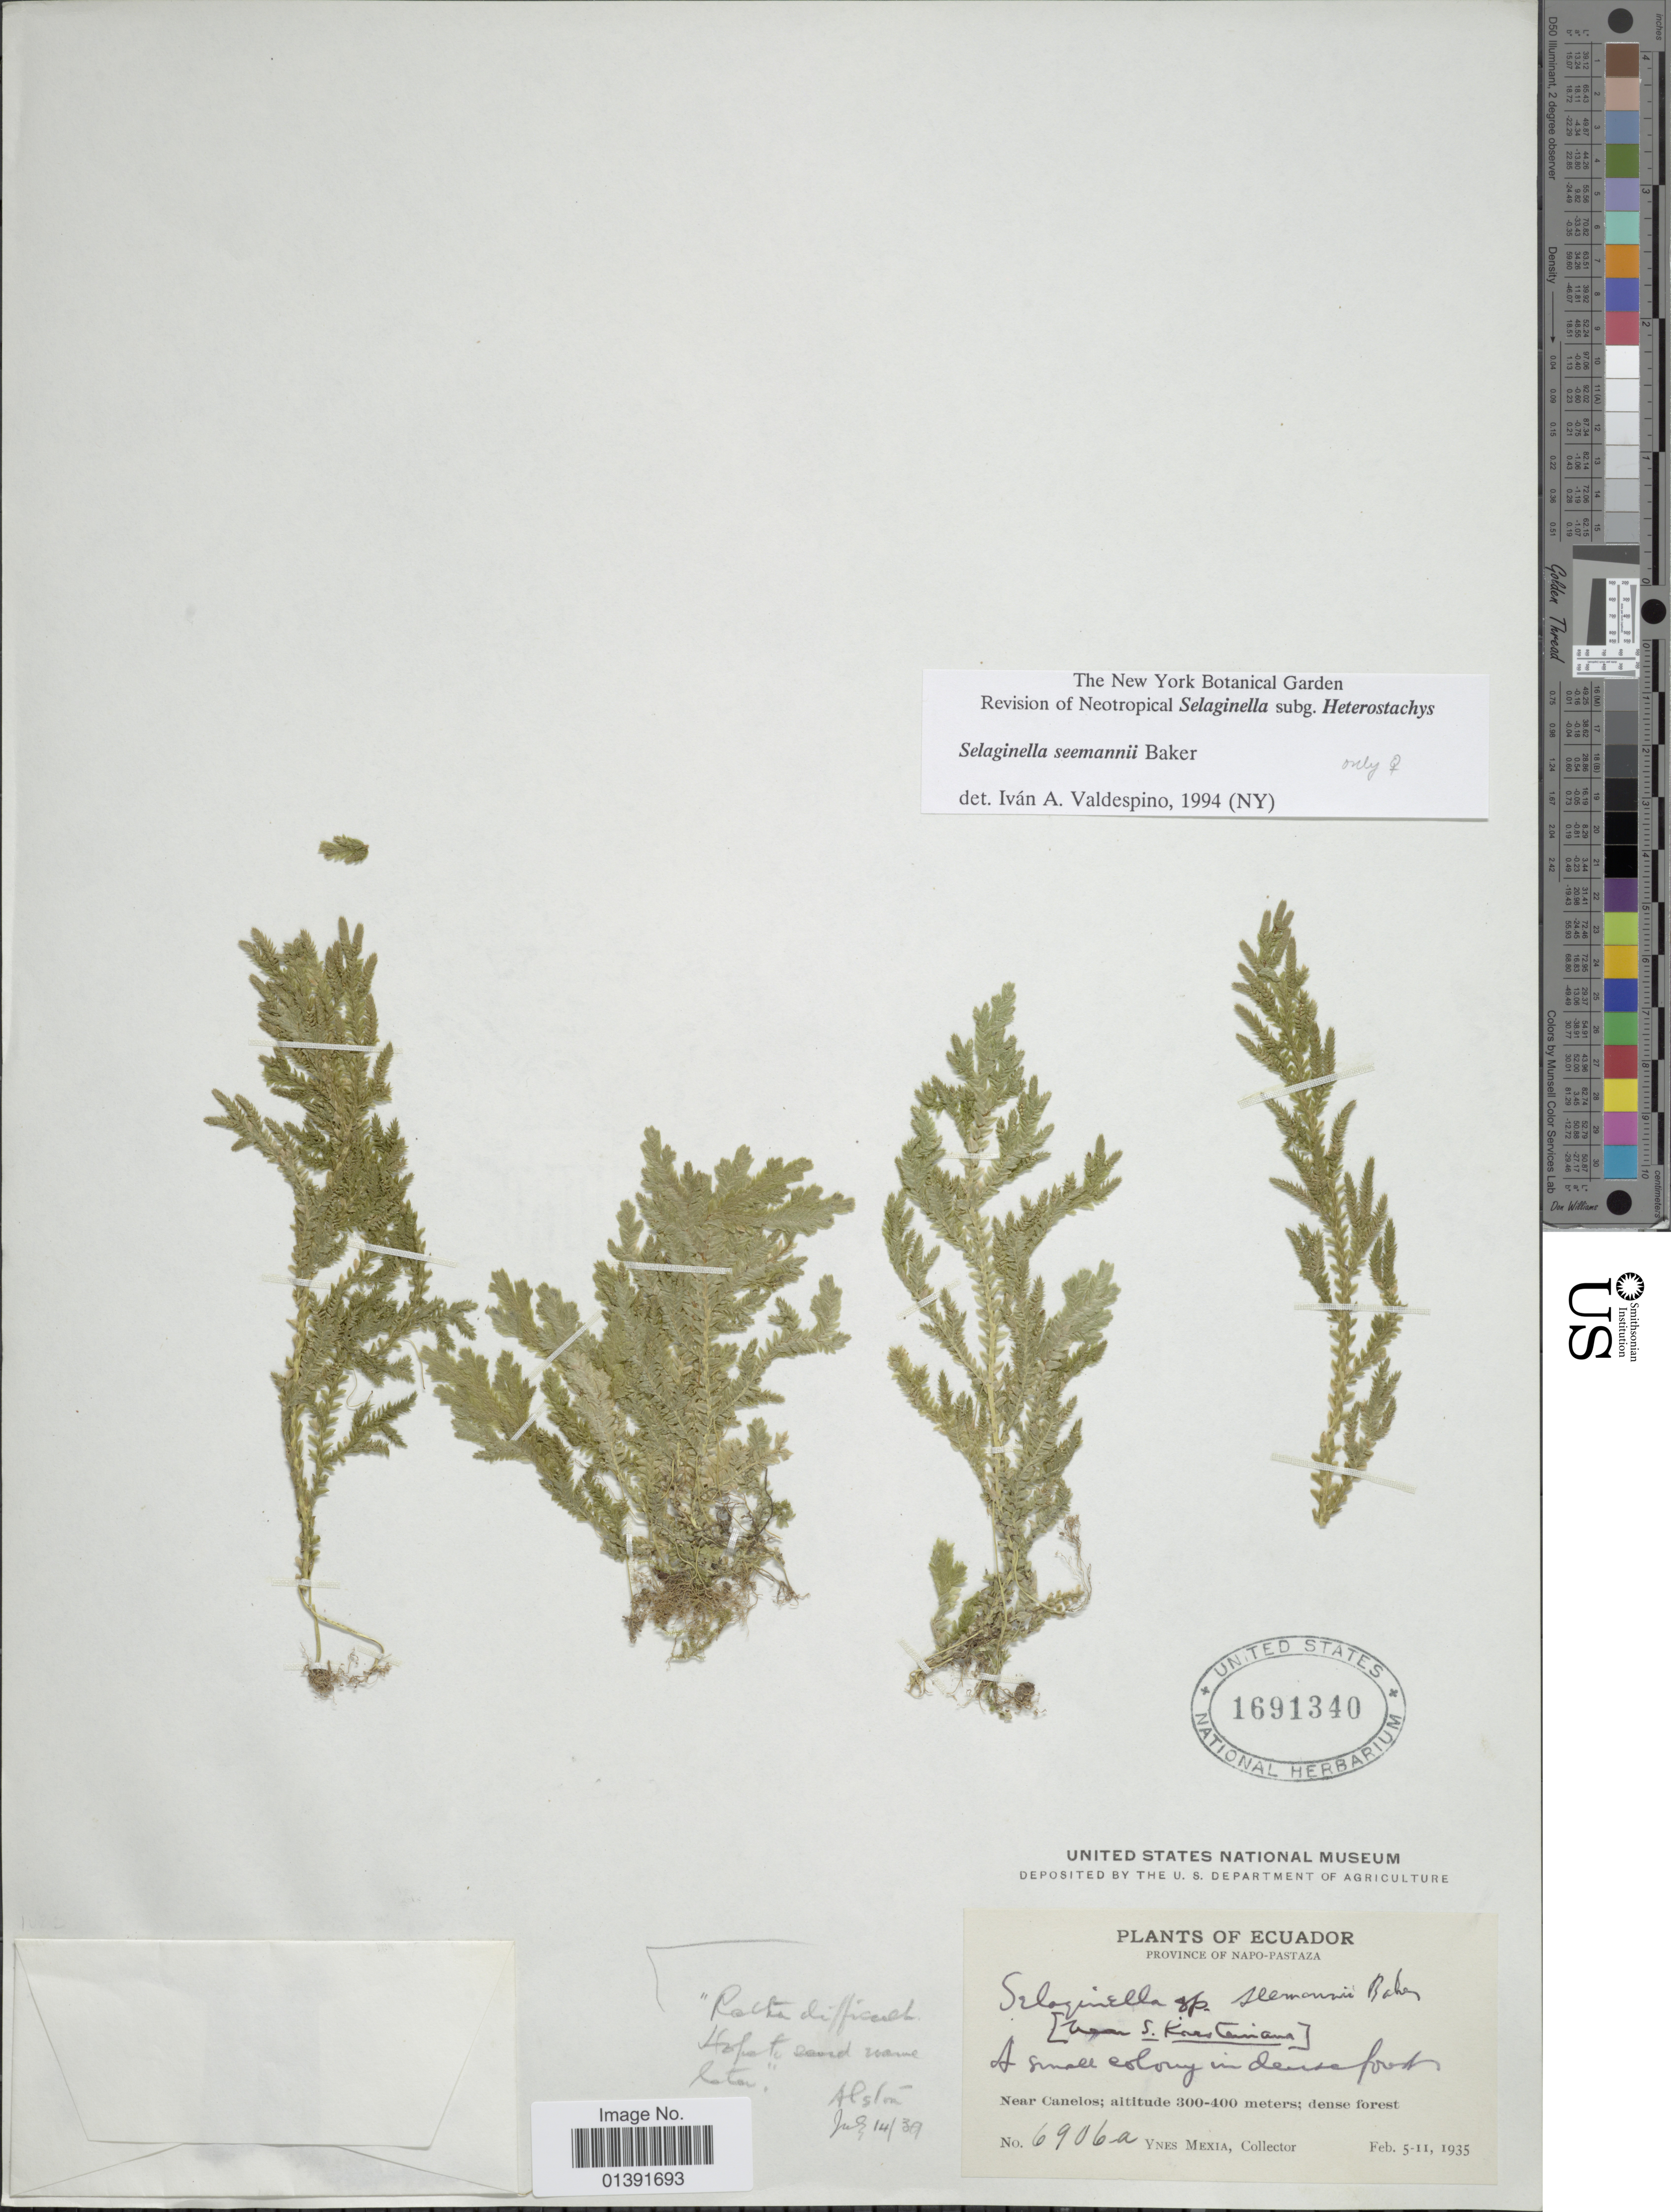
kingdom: Plantae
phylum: Tracheophyta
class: Lycopodiopsida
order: Selaginellales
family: Selaginellaceae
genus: Selaginella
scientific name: Selaginella seemannii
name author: Baker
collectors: Y. Mexia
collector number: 6906a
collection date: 1935-02-05/1935-02-11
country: Ecuador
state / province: Napo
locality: Province de Napo-Pastaza, near Canelos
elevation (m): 300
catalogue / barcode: US 1691340